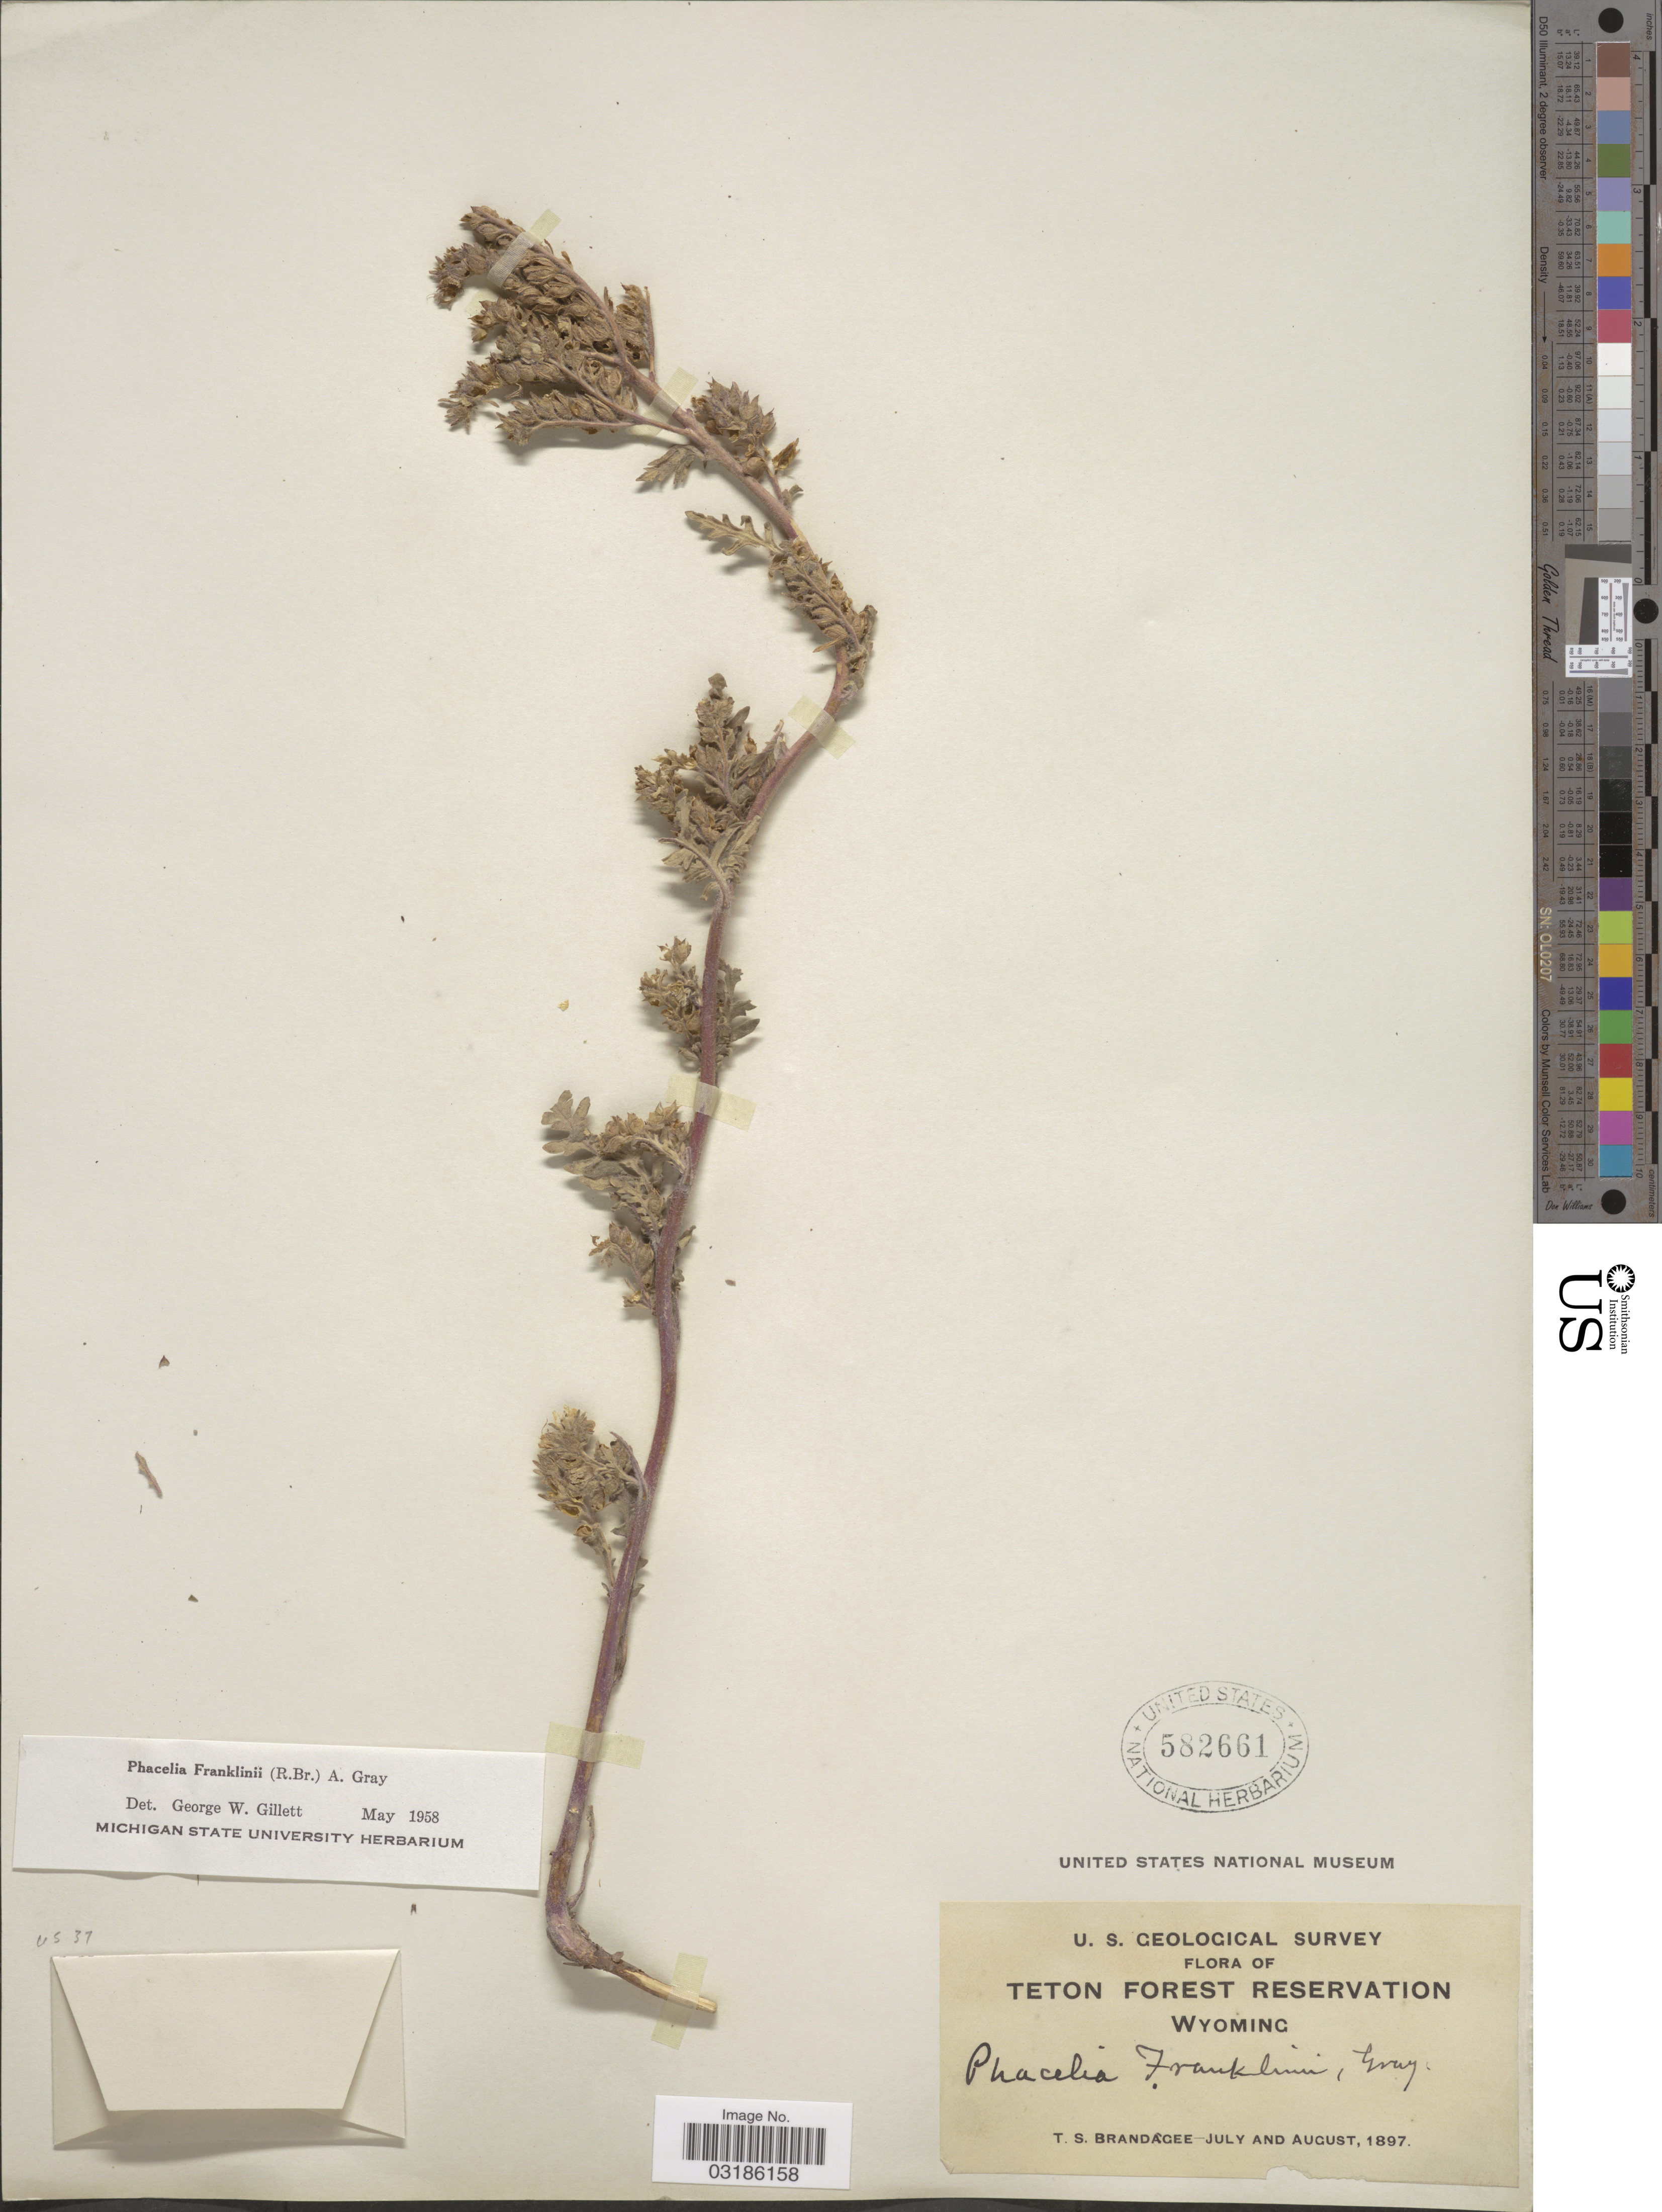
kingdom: Plantae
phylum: Tracheophyta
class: Magnoliopsida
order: Boraginales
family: Hydrophyllaceae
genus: Phacelia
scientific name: Phacelia franklinii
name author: Nutt.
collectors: T. S. Brandegee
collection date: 1897-07/1897-08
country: United States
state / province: Wyoming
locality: Teton Forest Reservation.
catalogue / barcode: US 582661